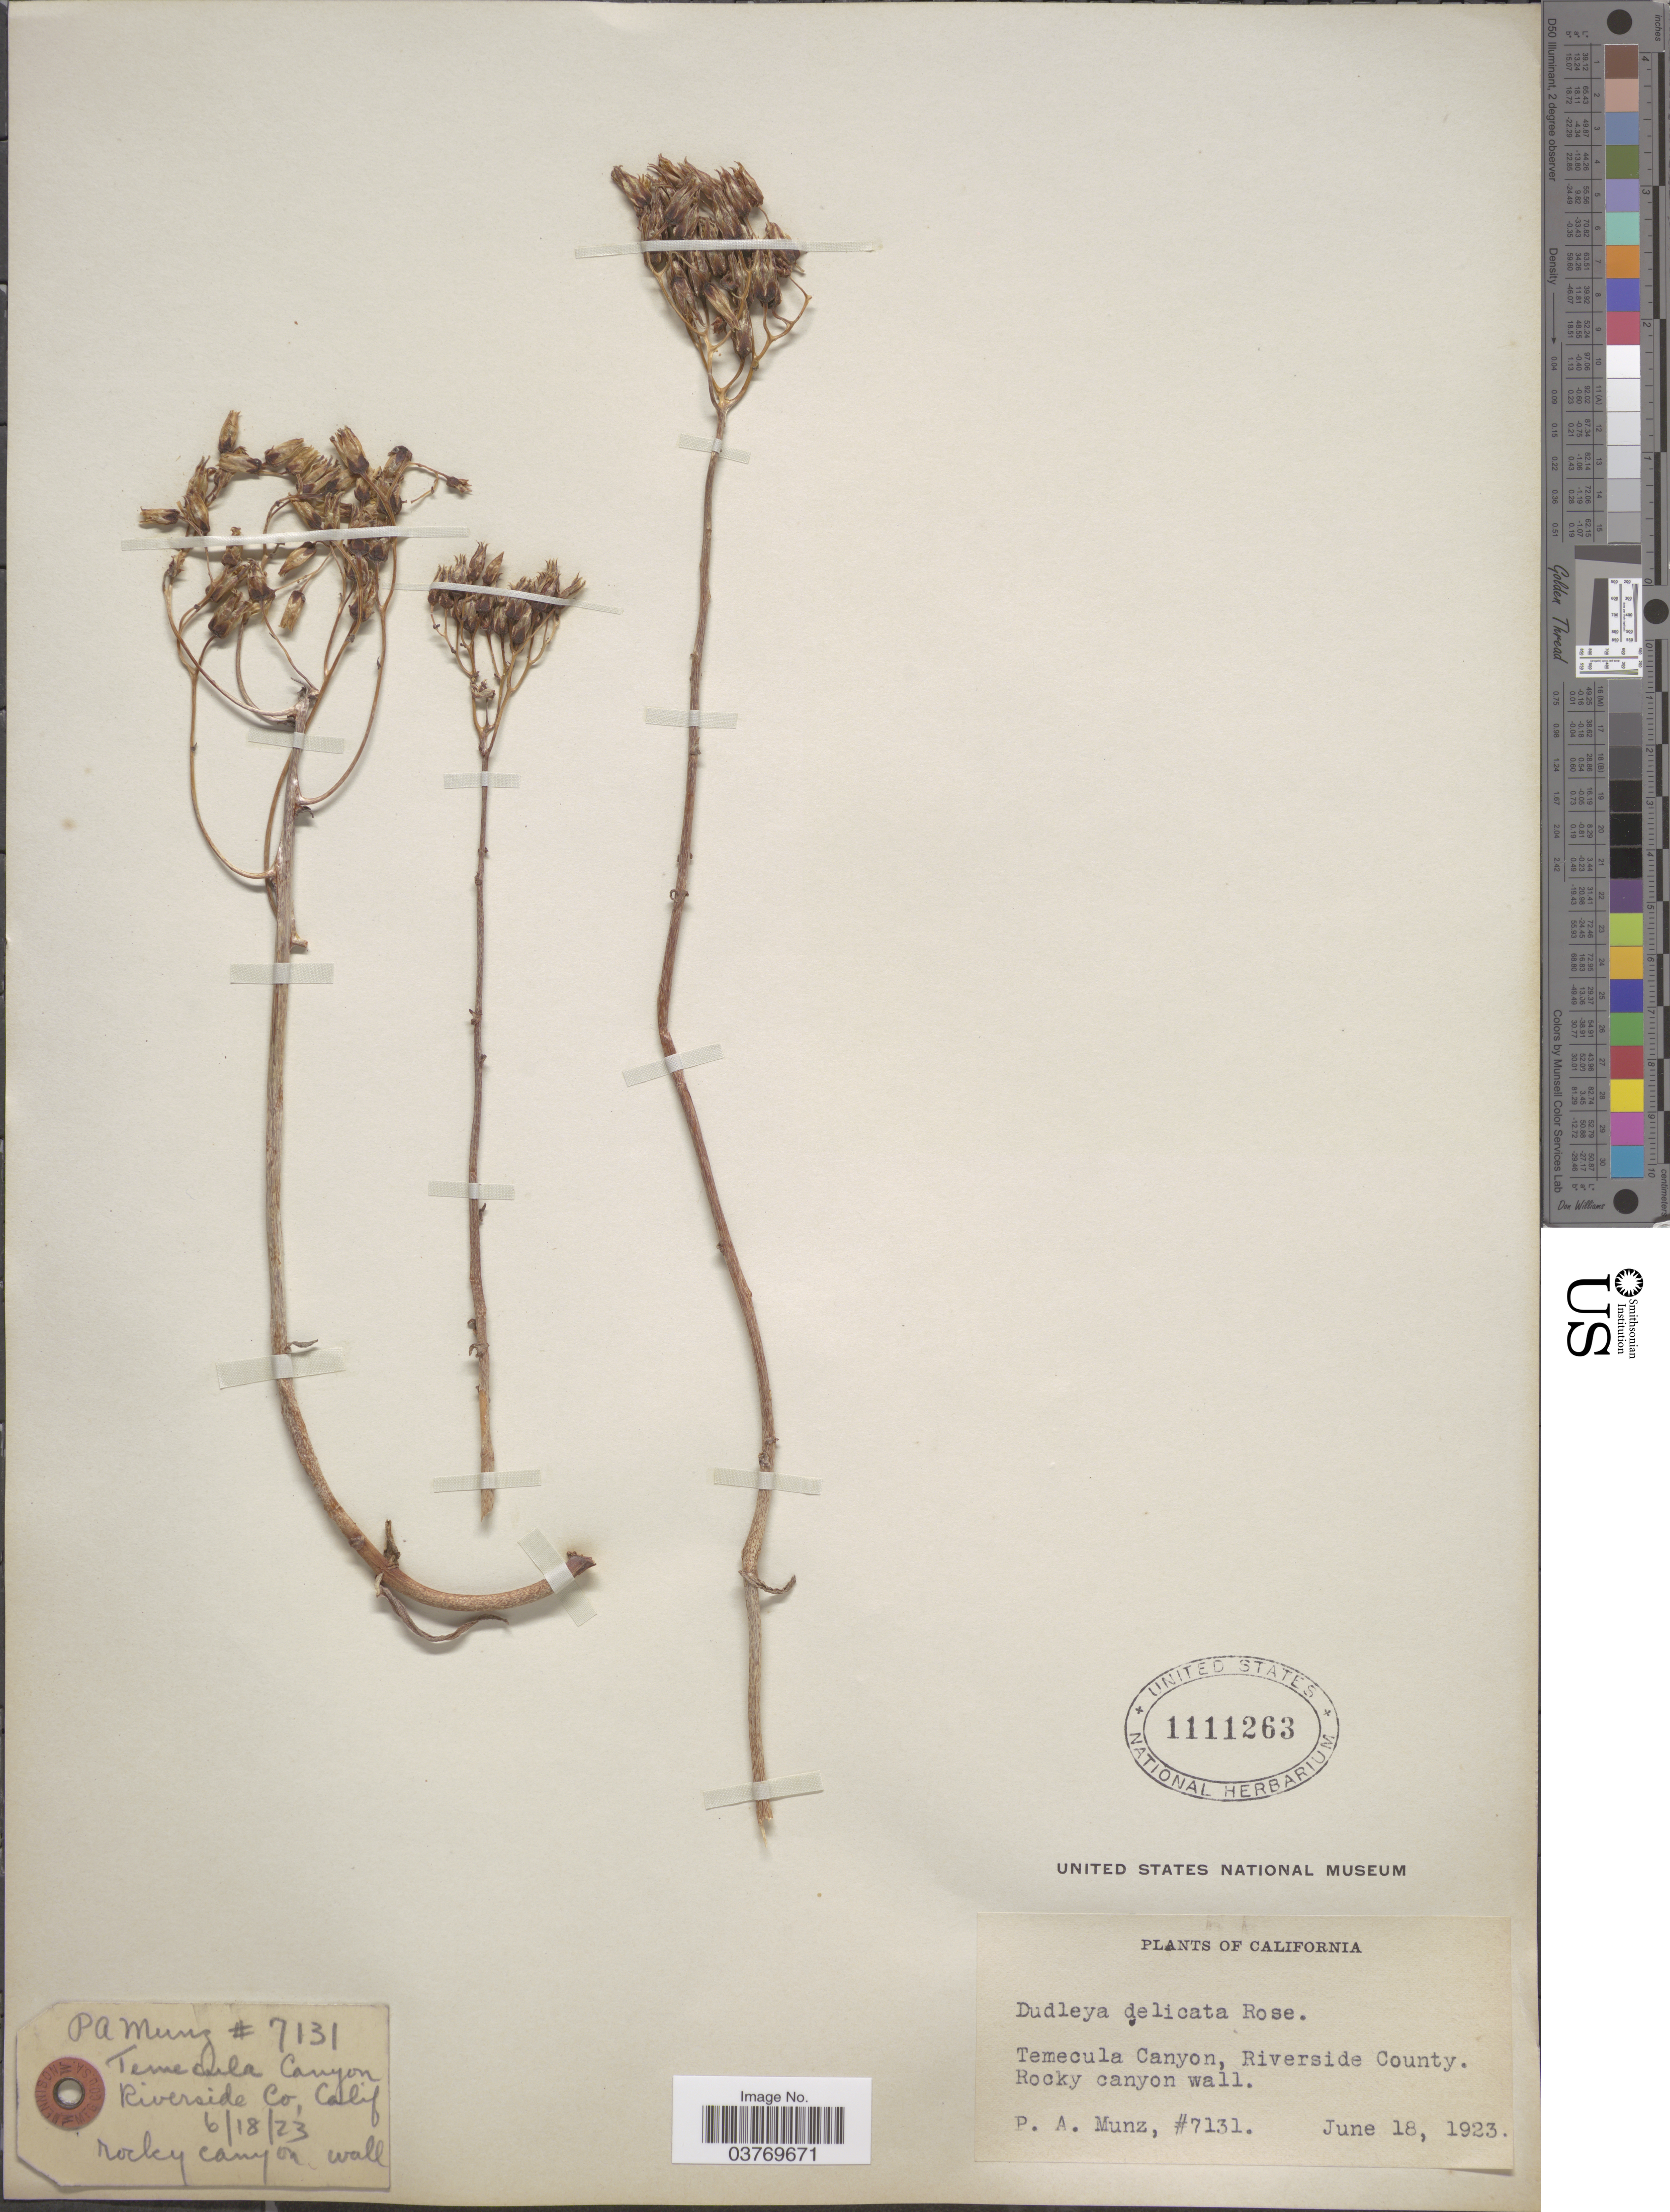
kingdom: Plantae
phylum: Tracheophyta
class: Magnoliopsida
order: Saxifragales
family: Crassulaceae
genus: Dudleya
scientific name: Dudleya delicata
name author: Rose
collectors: P. A. Munz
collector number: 7131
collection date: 1923-06-18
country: United States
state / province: California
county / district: Riverside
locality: Temecula Canyon, Riverside County.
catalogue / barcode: US 1111263